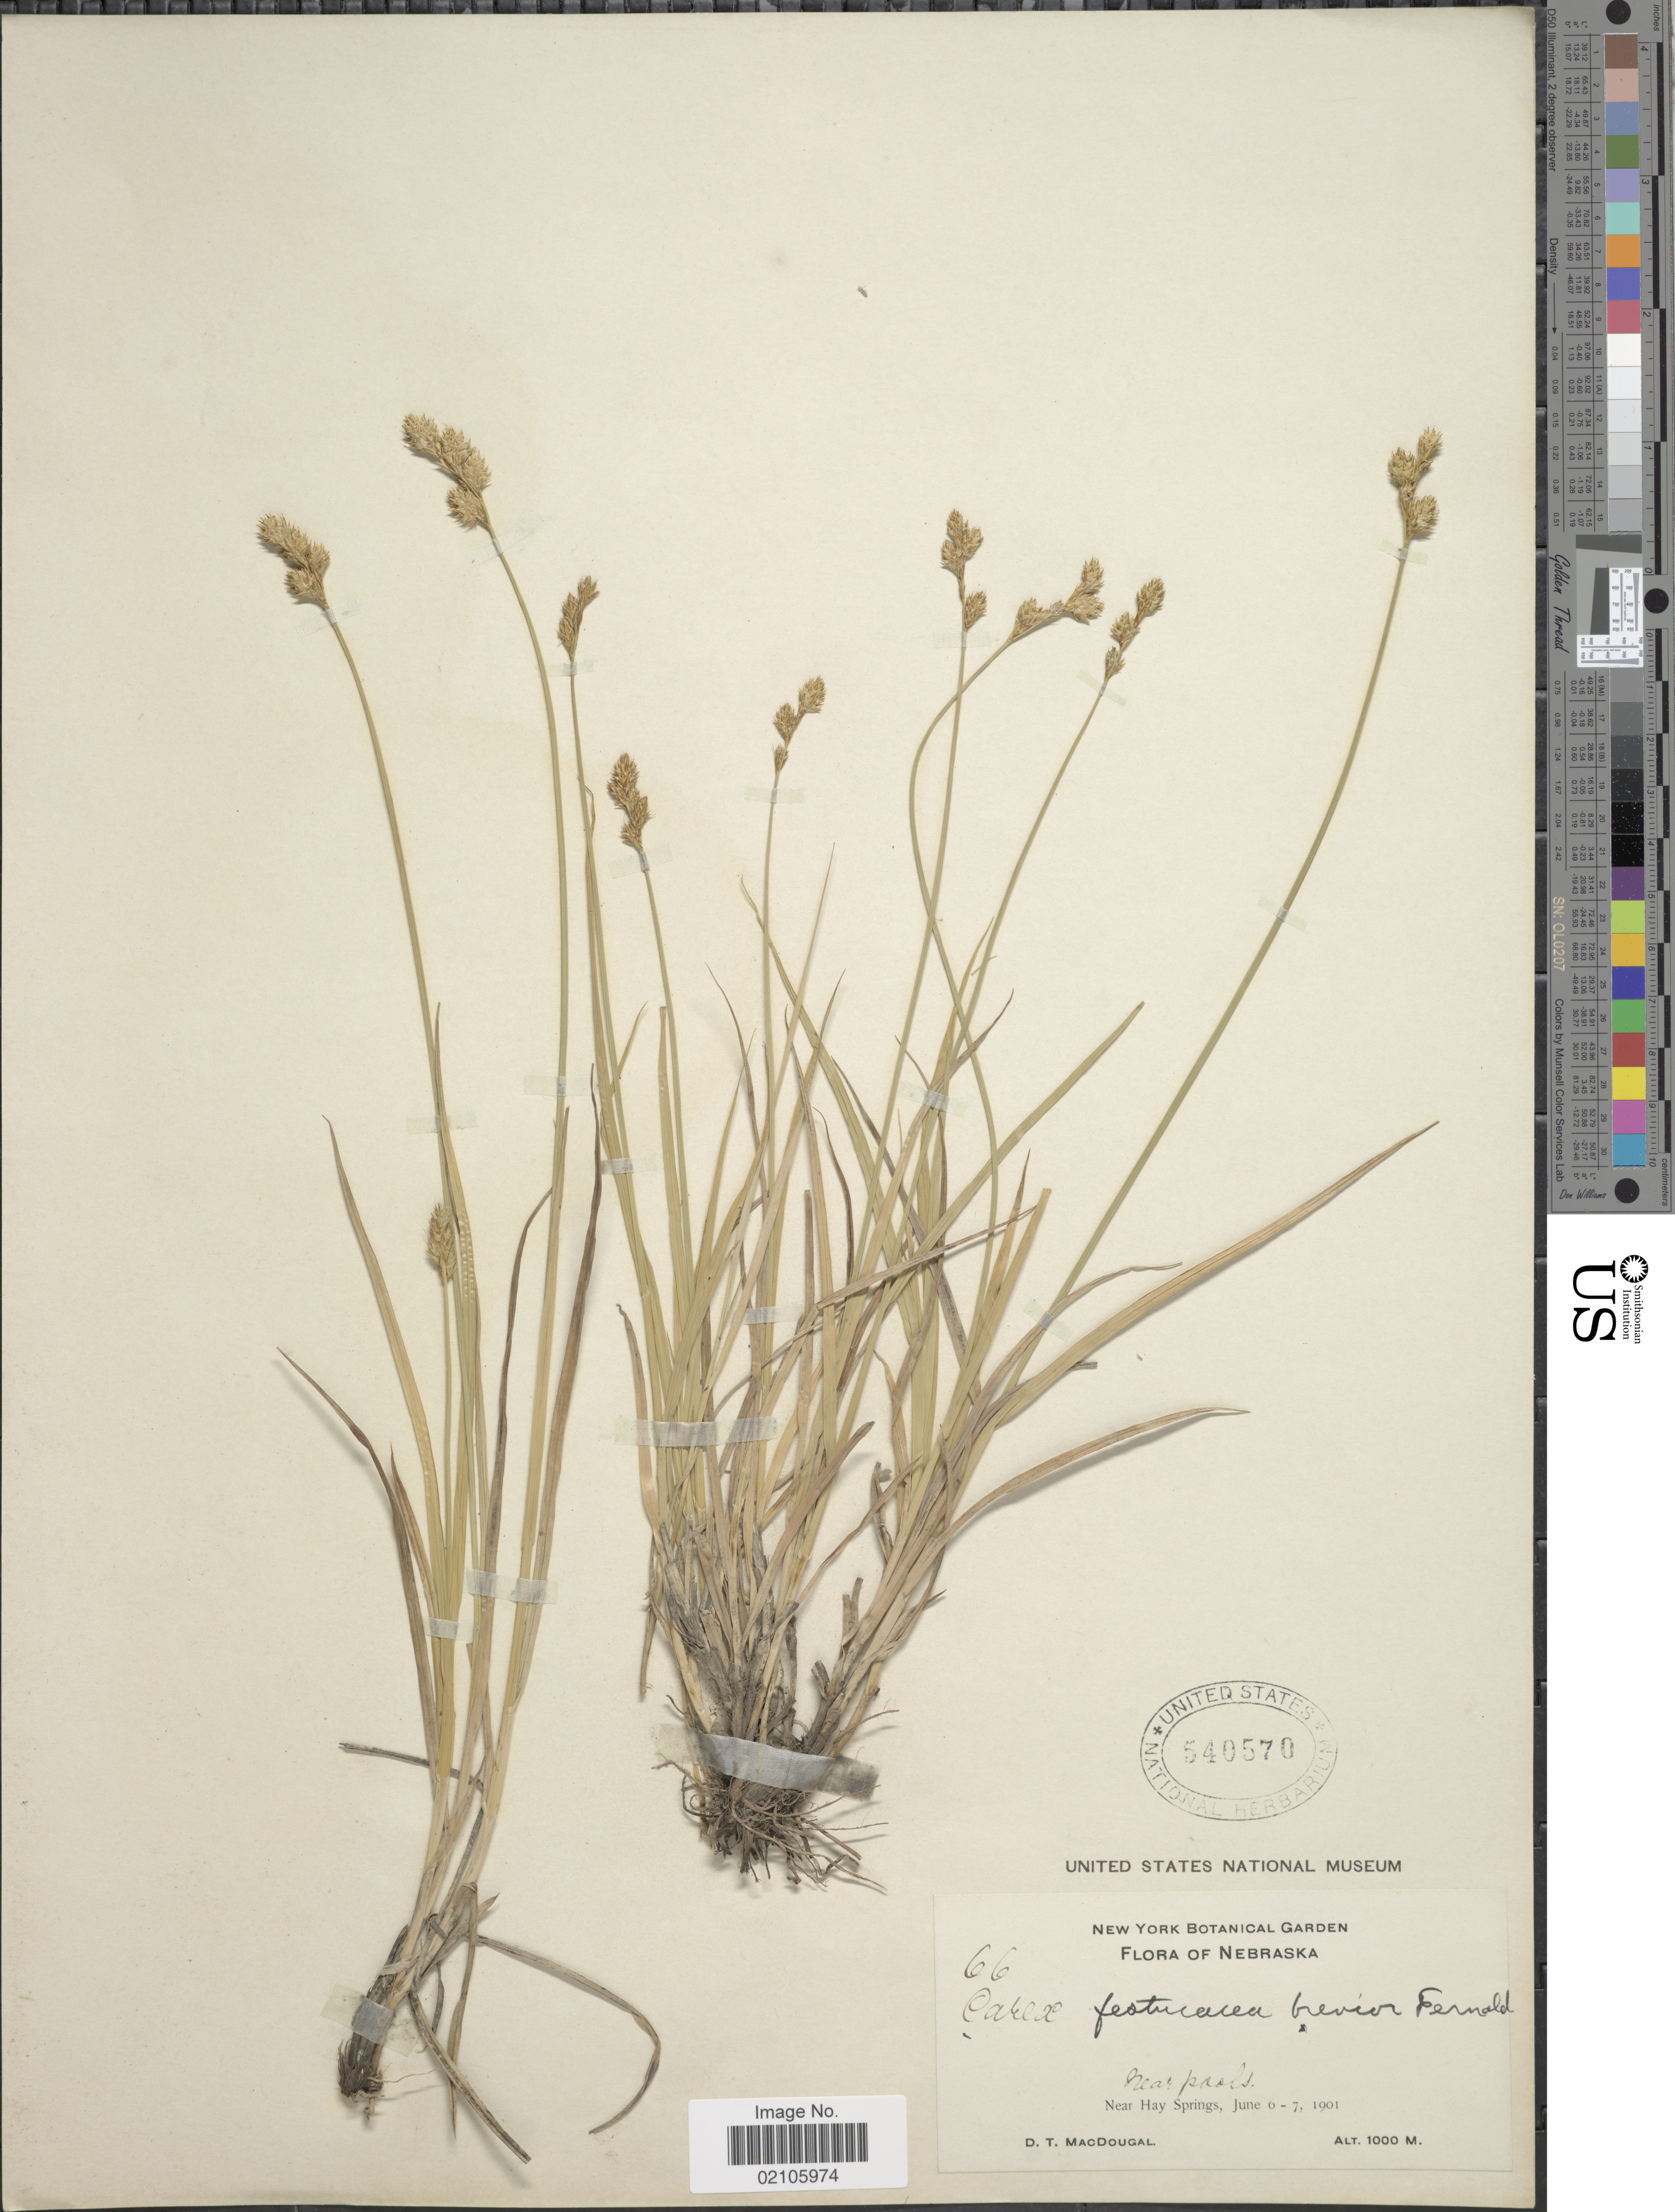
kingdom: Plantae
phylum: Tracheophyta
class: Liliopsida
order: Poales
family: Cyperaceae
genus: Carex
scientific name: Carex brevior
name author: (Dewey) Mack. ex Lunell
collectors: D. T. MacDougal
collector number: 66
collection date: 1901-06-06/1901-06-07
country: United States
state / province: Nebraska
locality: Near pools, Near Hay Springs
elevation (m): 1000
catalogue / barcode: US 540570